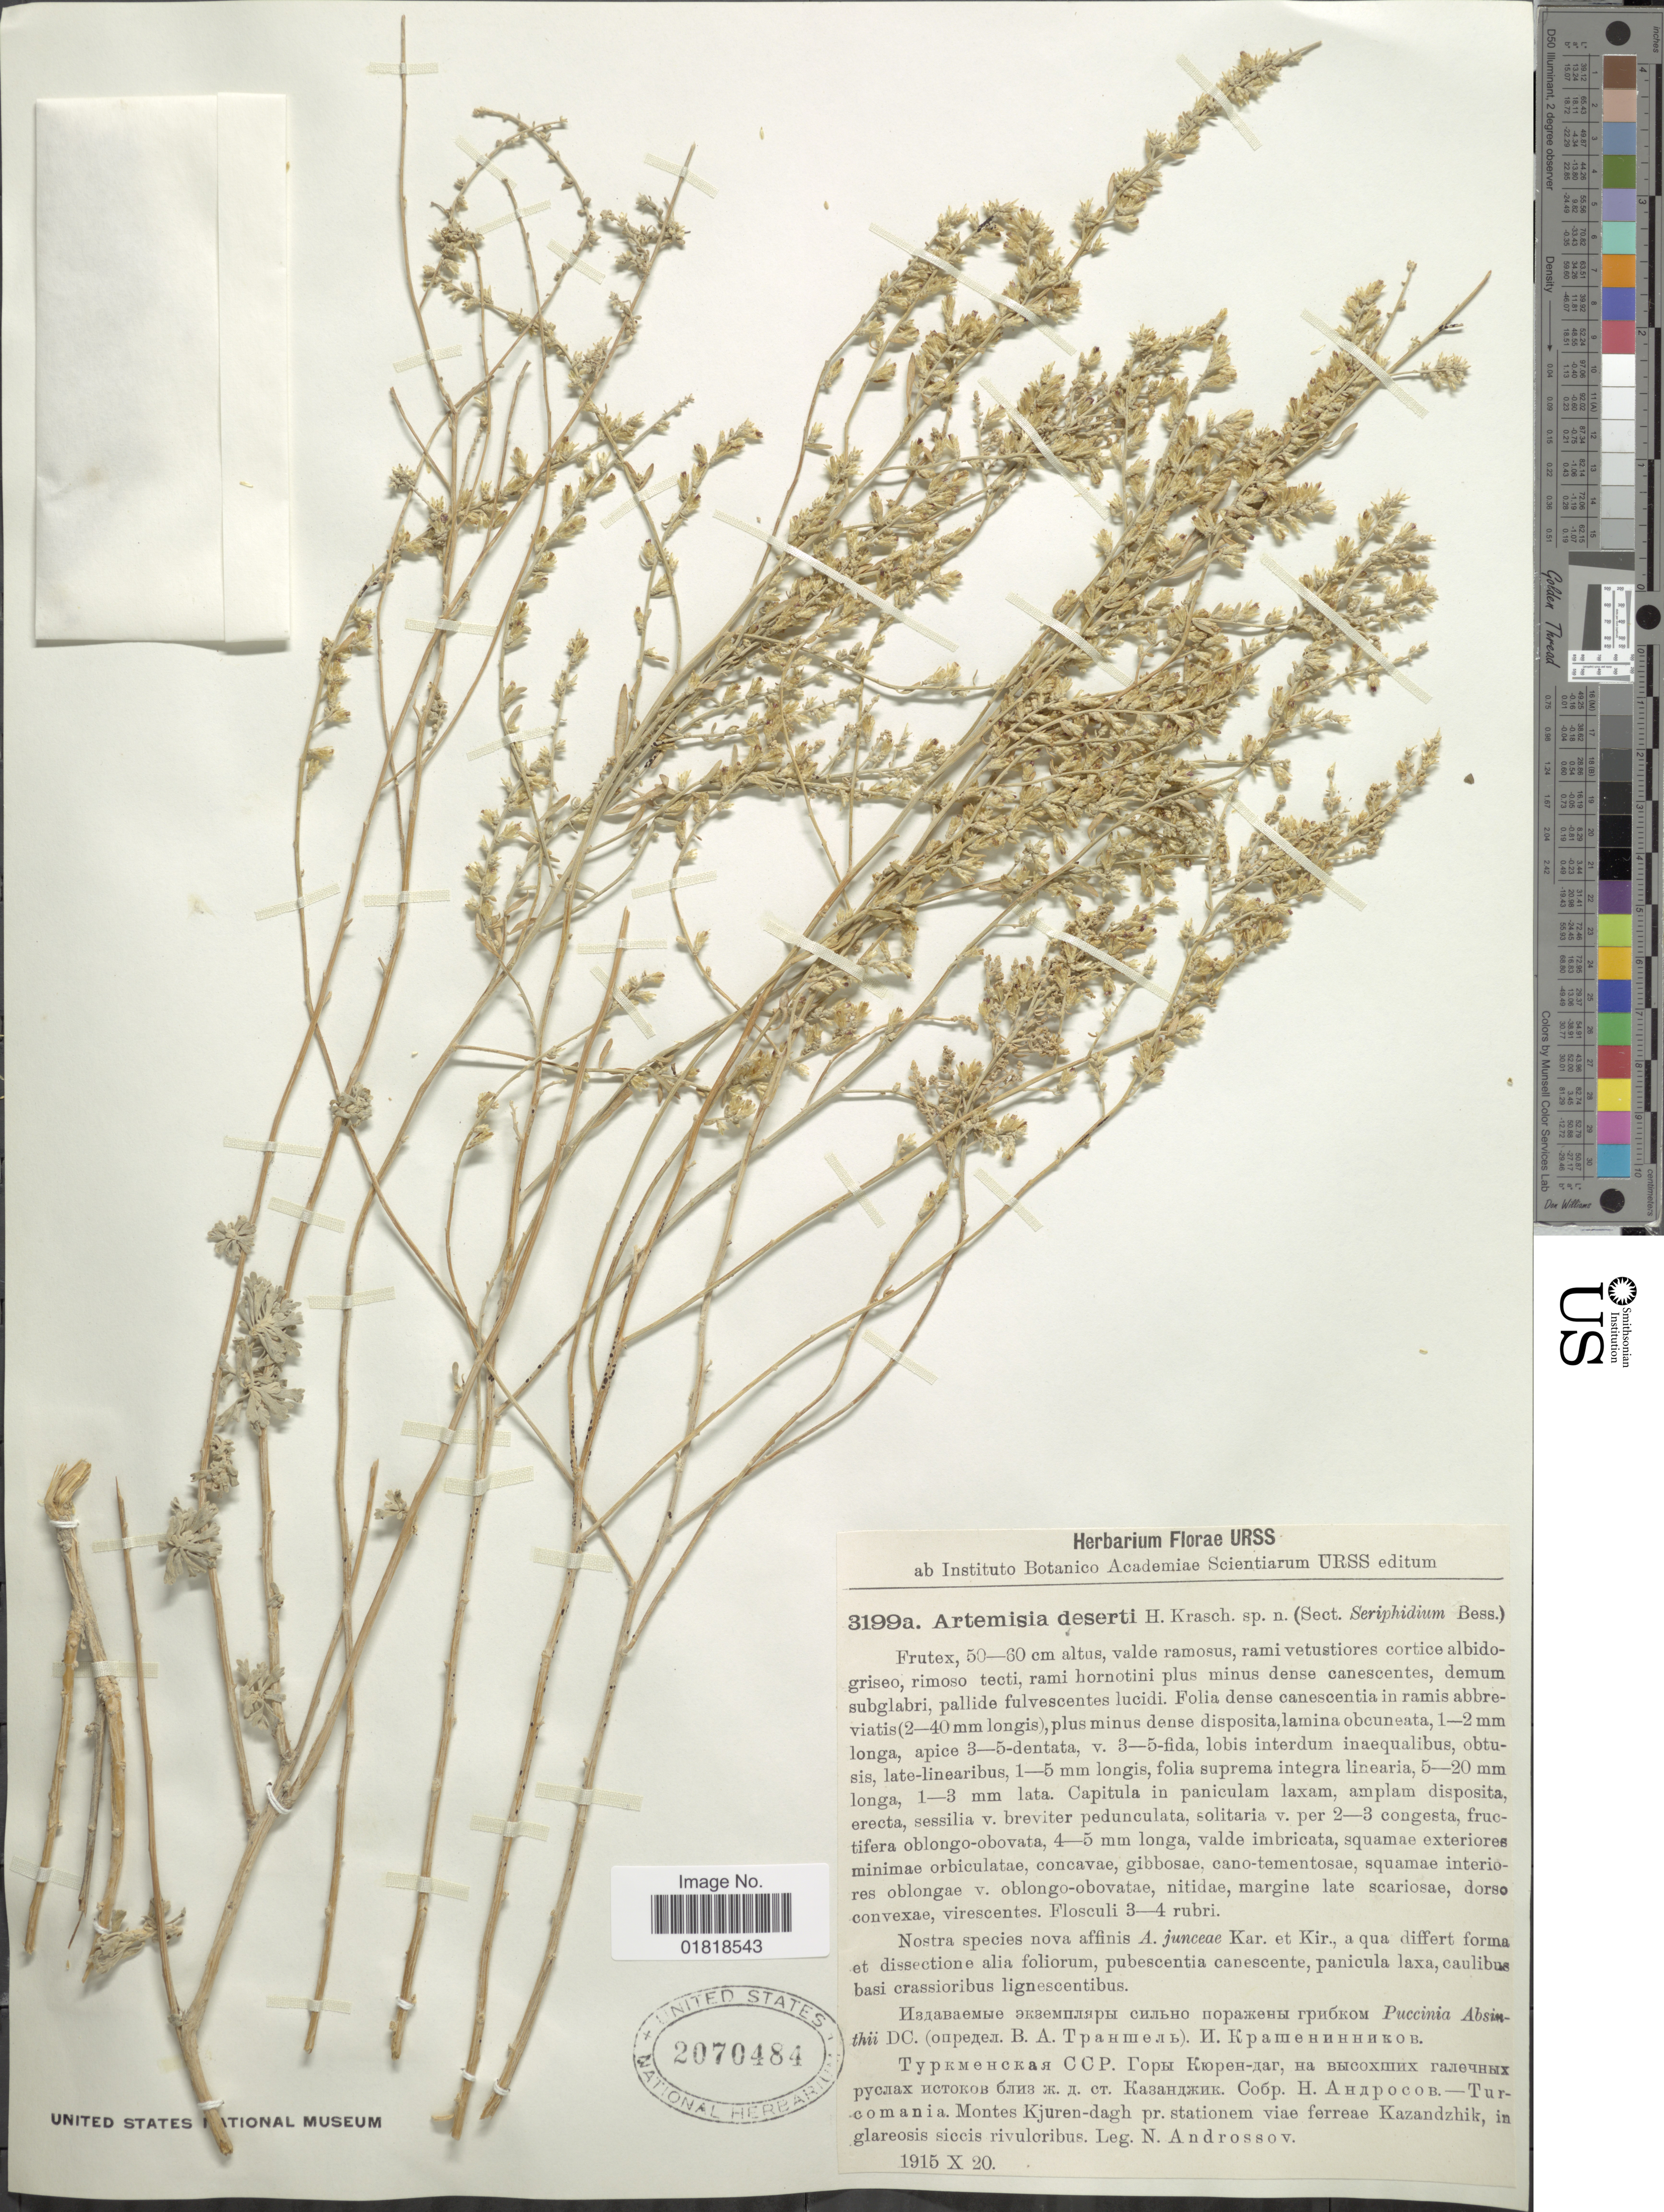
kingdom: Plantae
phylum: Tracheophyta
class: Magnoliopsida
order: Asterales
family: Asteraceae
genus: Artemisia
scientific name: Artemisia deserti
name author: Krasch.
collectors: N. Androssov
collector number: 3199a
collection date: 1915-10-20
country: Turkmenistan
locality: Turcomania, Montes Kjuren-dagh pr. Stationem viae ferreae Kzandzhik, in glareosis siccis rivuleribus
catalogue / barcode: US 2070484